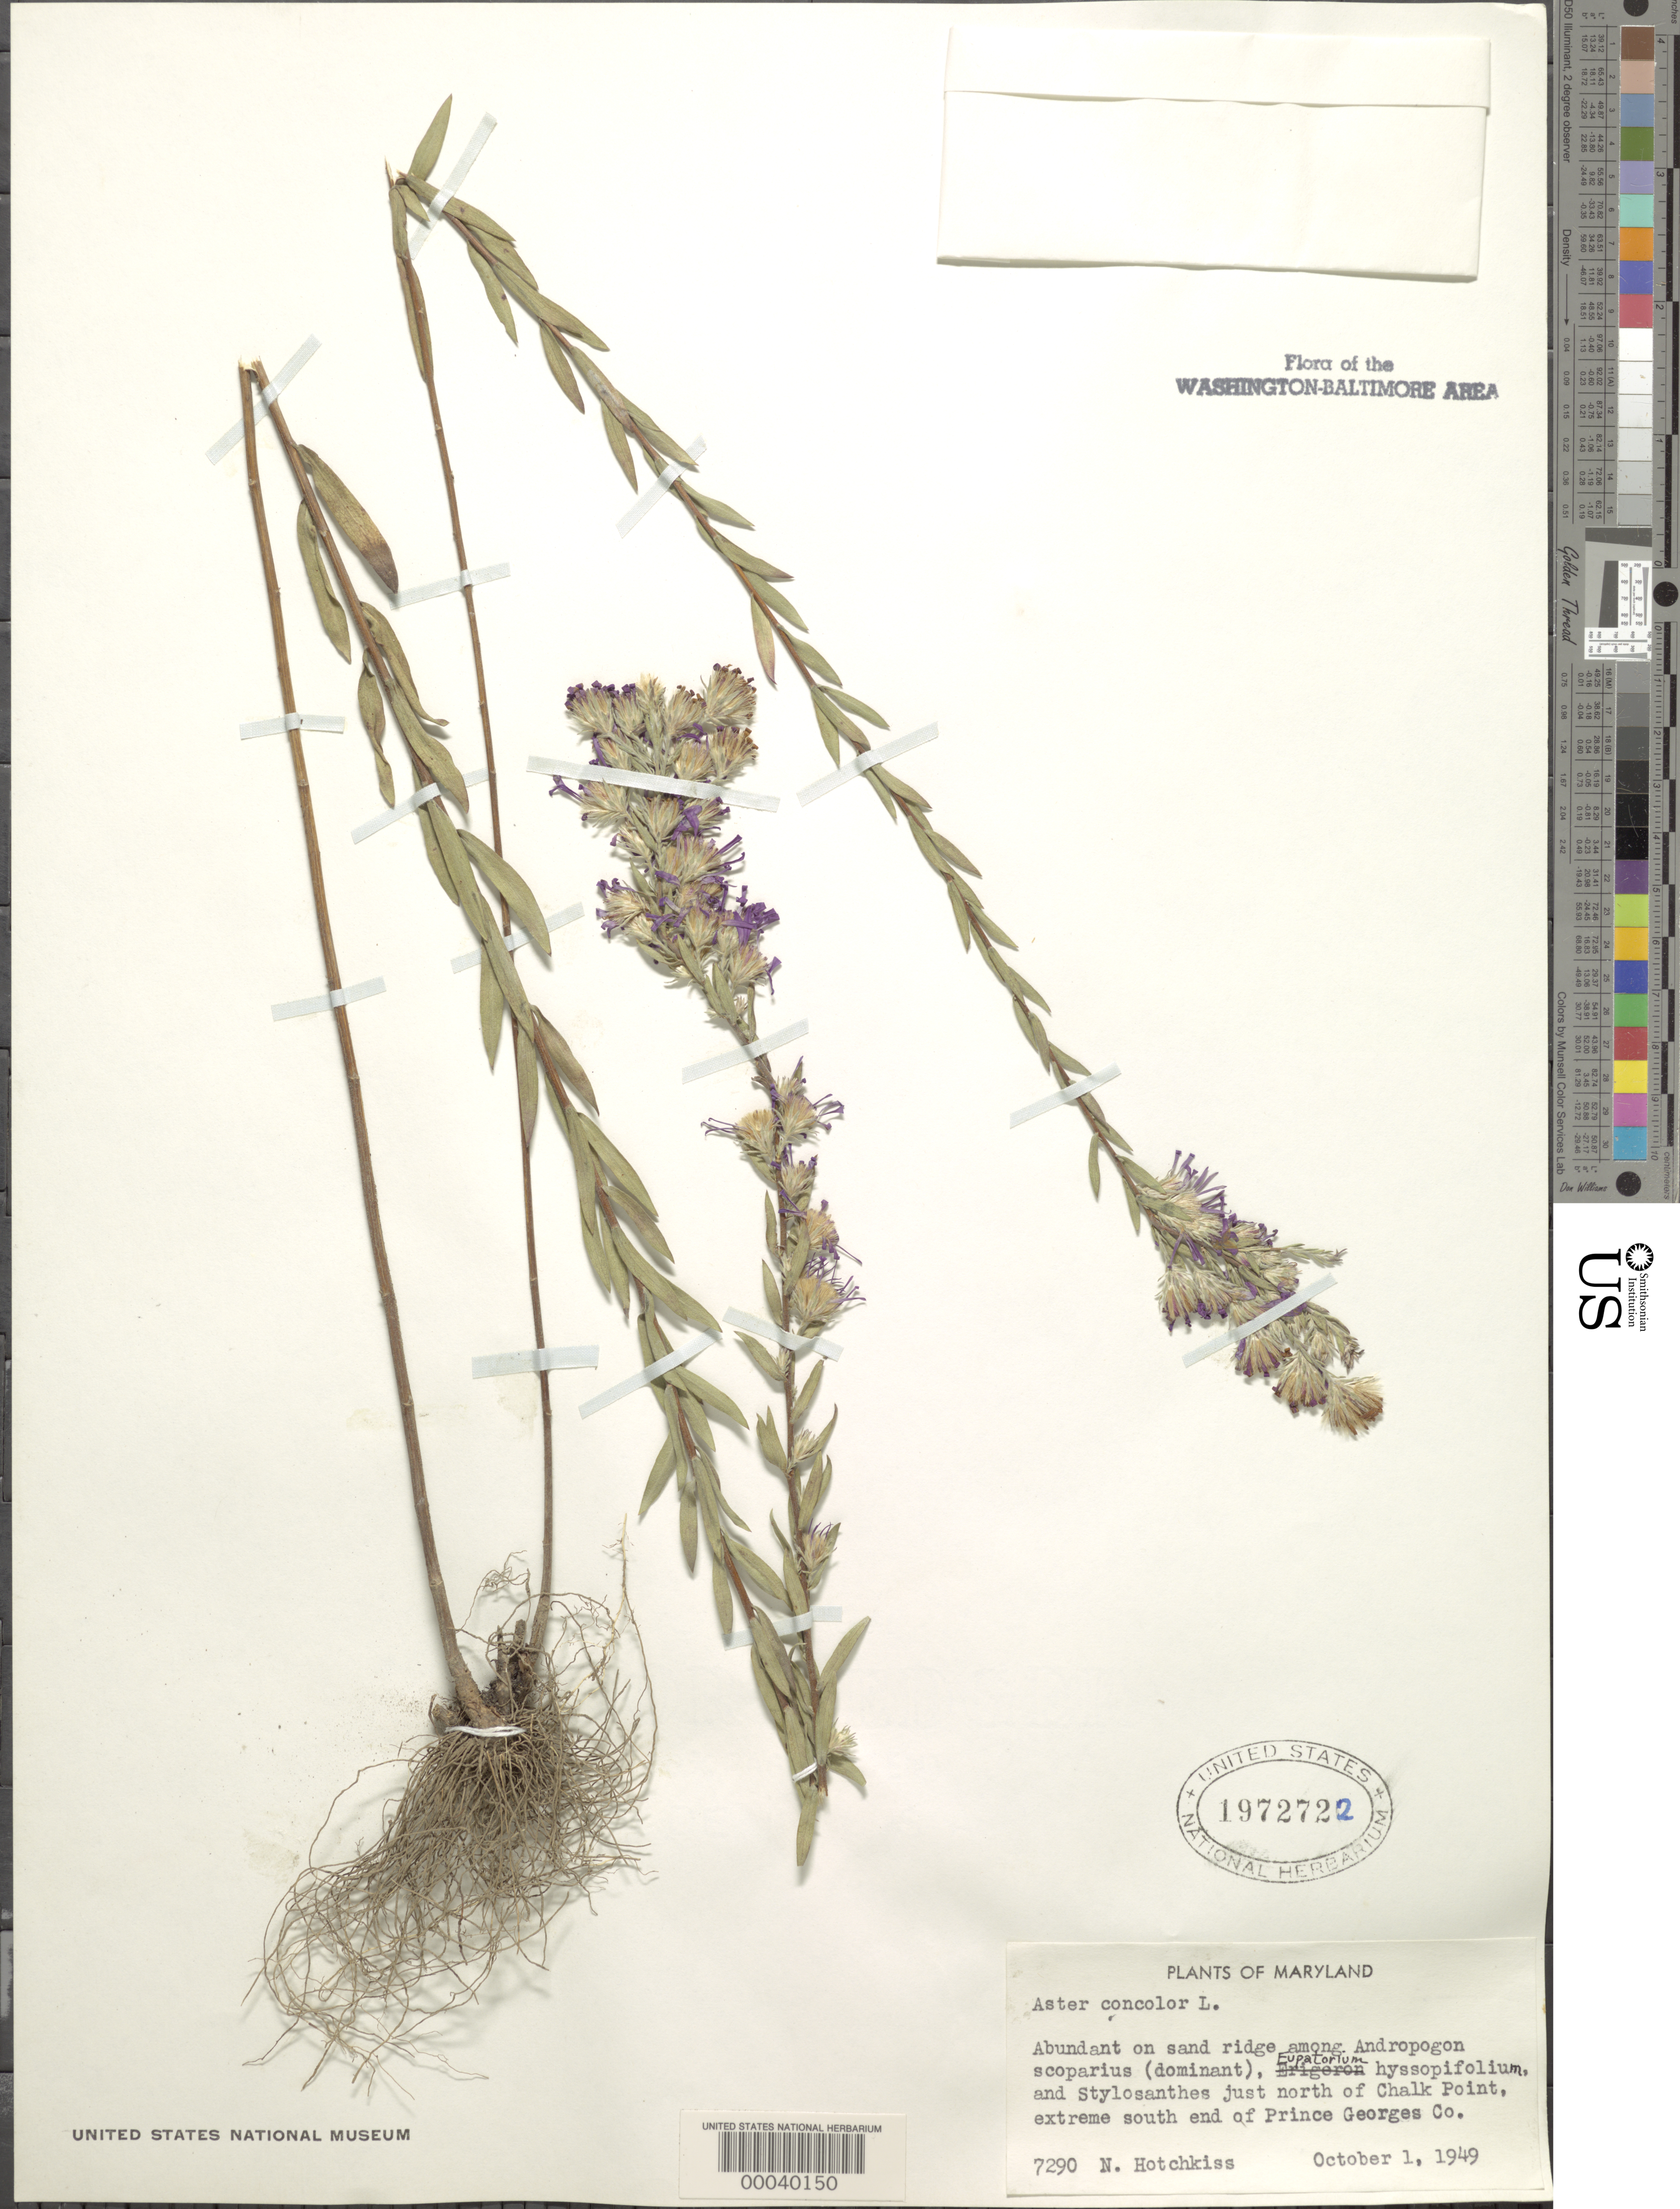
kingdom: Plantae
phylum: Tracheophyta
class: Magnoliopsida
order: Asterales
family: Asteraceae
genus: Symphyotrichum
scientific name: Symphyotrichum concolor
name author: (L.) G.L. Nesom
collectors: N. Hotchkiss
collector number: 7290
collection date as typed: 01 Oct 1949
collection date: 1949-10-01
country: United States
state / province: Maryland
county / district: Prince George's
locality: North of Chalk Point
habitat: Sand ridge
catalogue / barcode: US 1972722